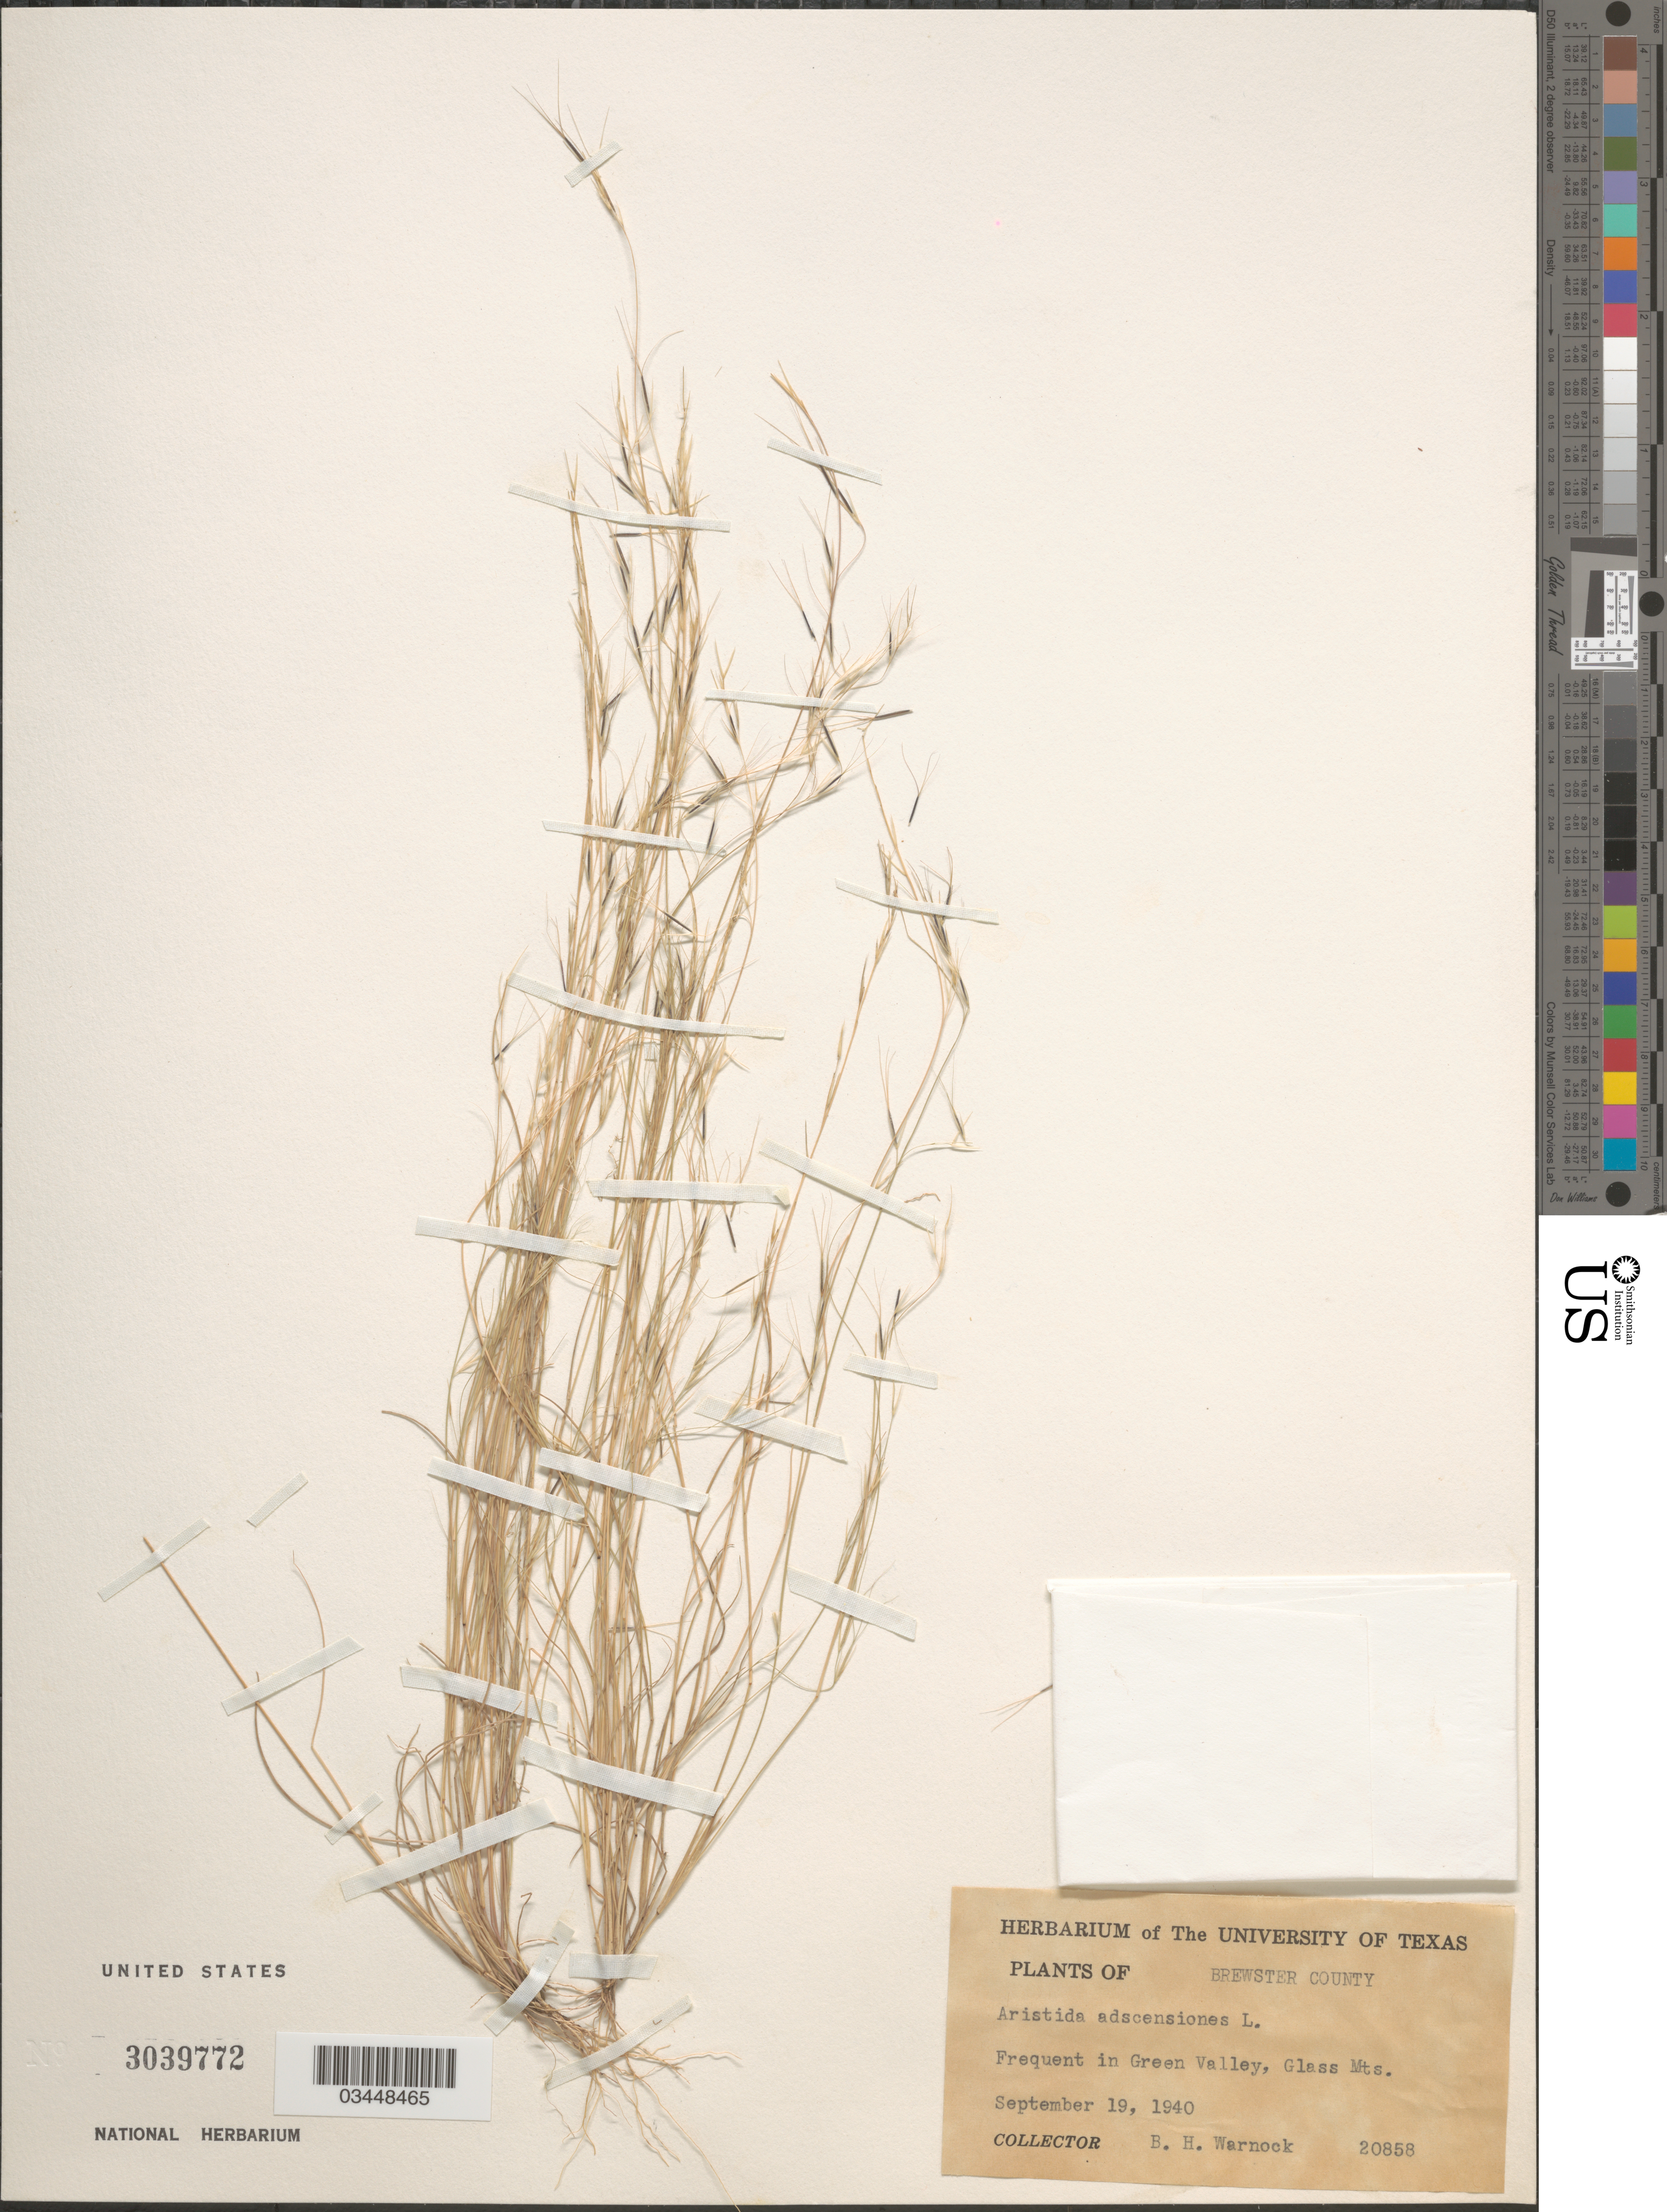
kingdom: Plantae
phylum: Tracheophyta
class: Liliopsida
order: Poales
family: Poaceae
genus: Aristida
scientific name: Aristida adscensionis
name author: L.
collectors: B. H. Warnock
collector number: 20858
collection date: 1940-09-19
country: United States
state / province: Texas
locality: Brewster County. Frequent in Green Valley, Glass Mts.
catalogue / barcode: US 3039772